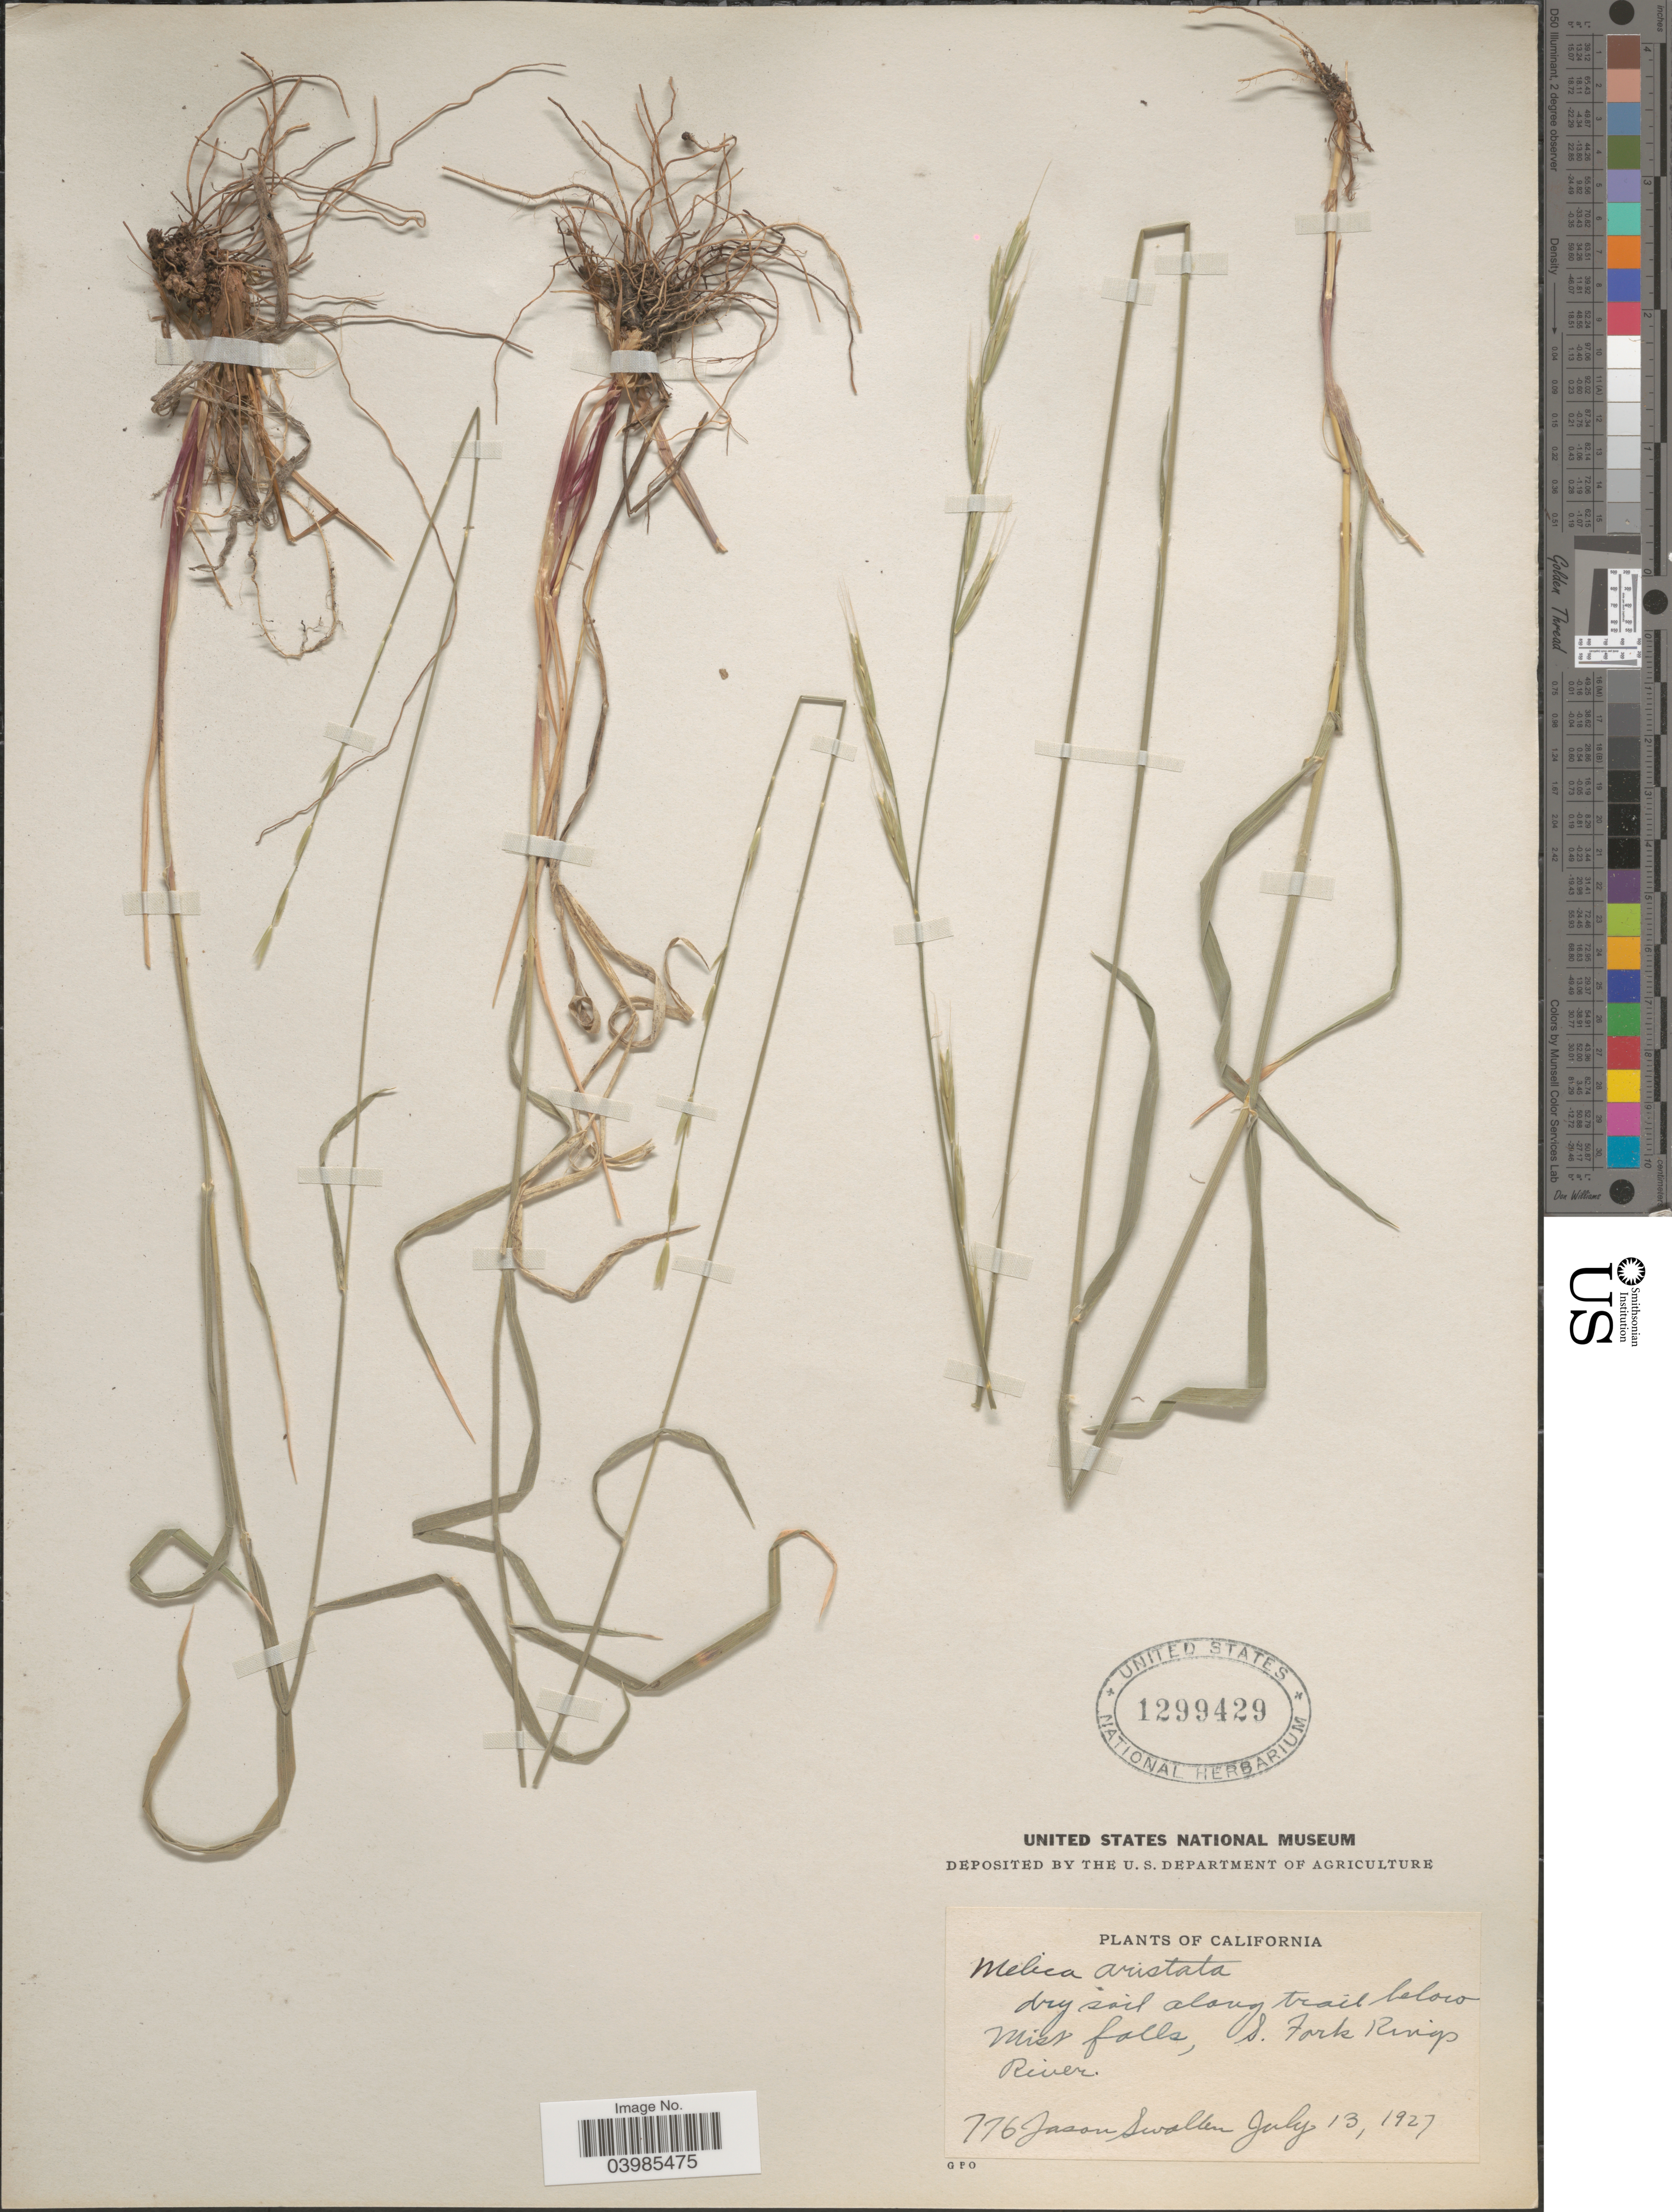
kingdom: Plantae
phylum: Tracheophyta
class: Liliopsida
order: Poales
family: Poaceae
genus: Melica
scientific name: Melica aristata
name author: Thurb. ex Bol.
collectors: J. R. Swallen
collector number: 776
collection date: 1927-07-13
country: United States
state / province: California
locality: Dry soil along trail below Mist falls, S. Fork Rings River.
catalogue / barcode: US 1299429